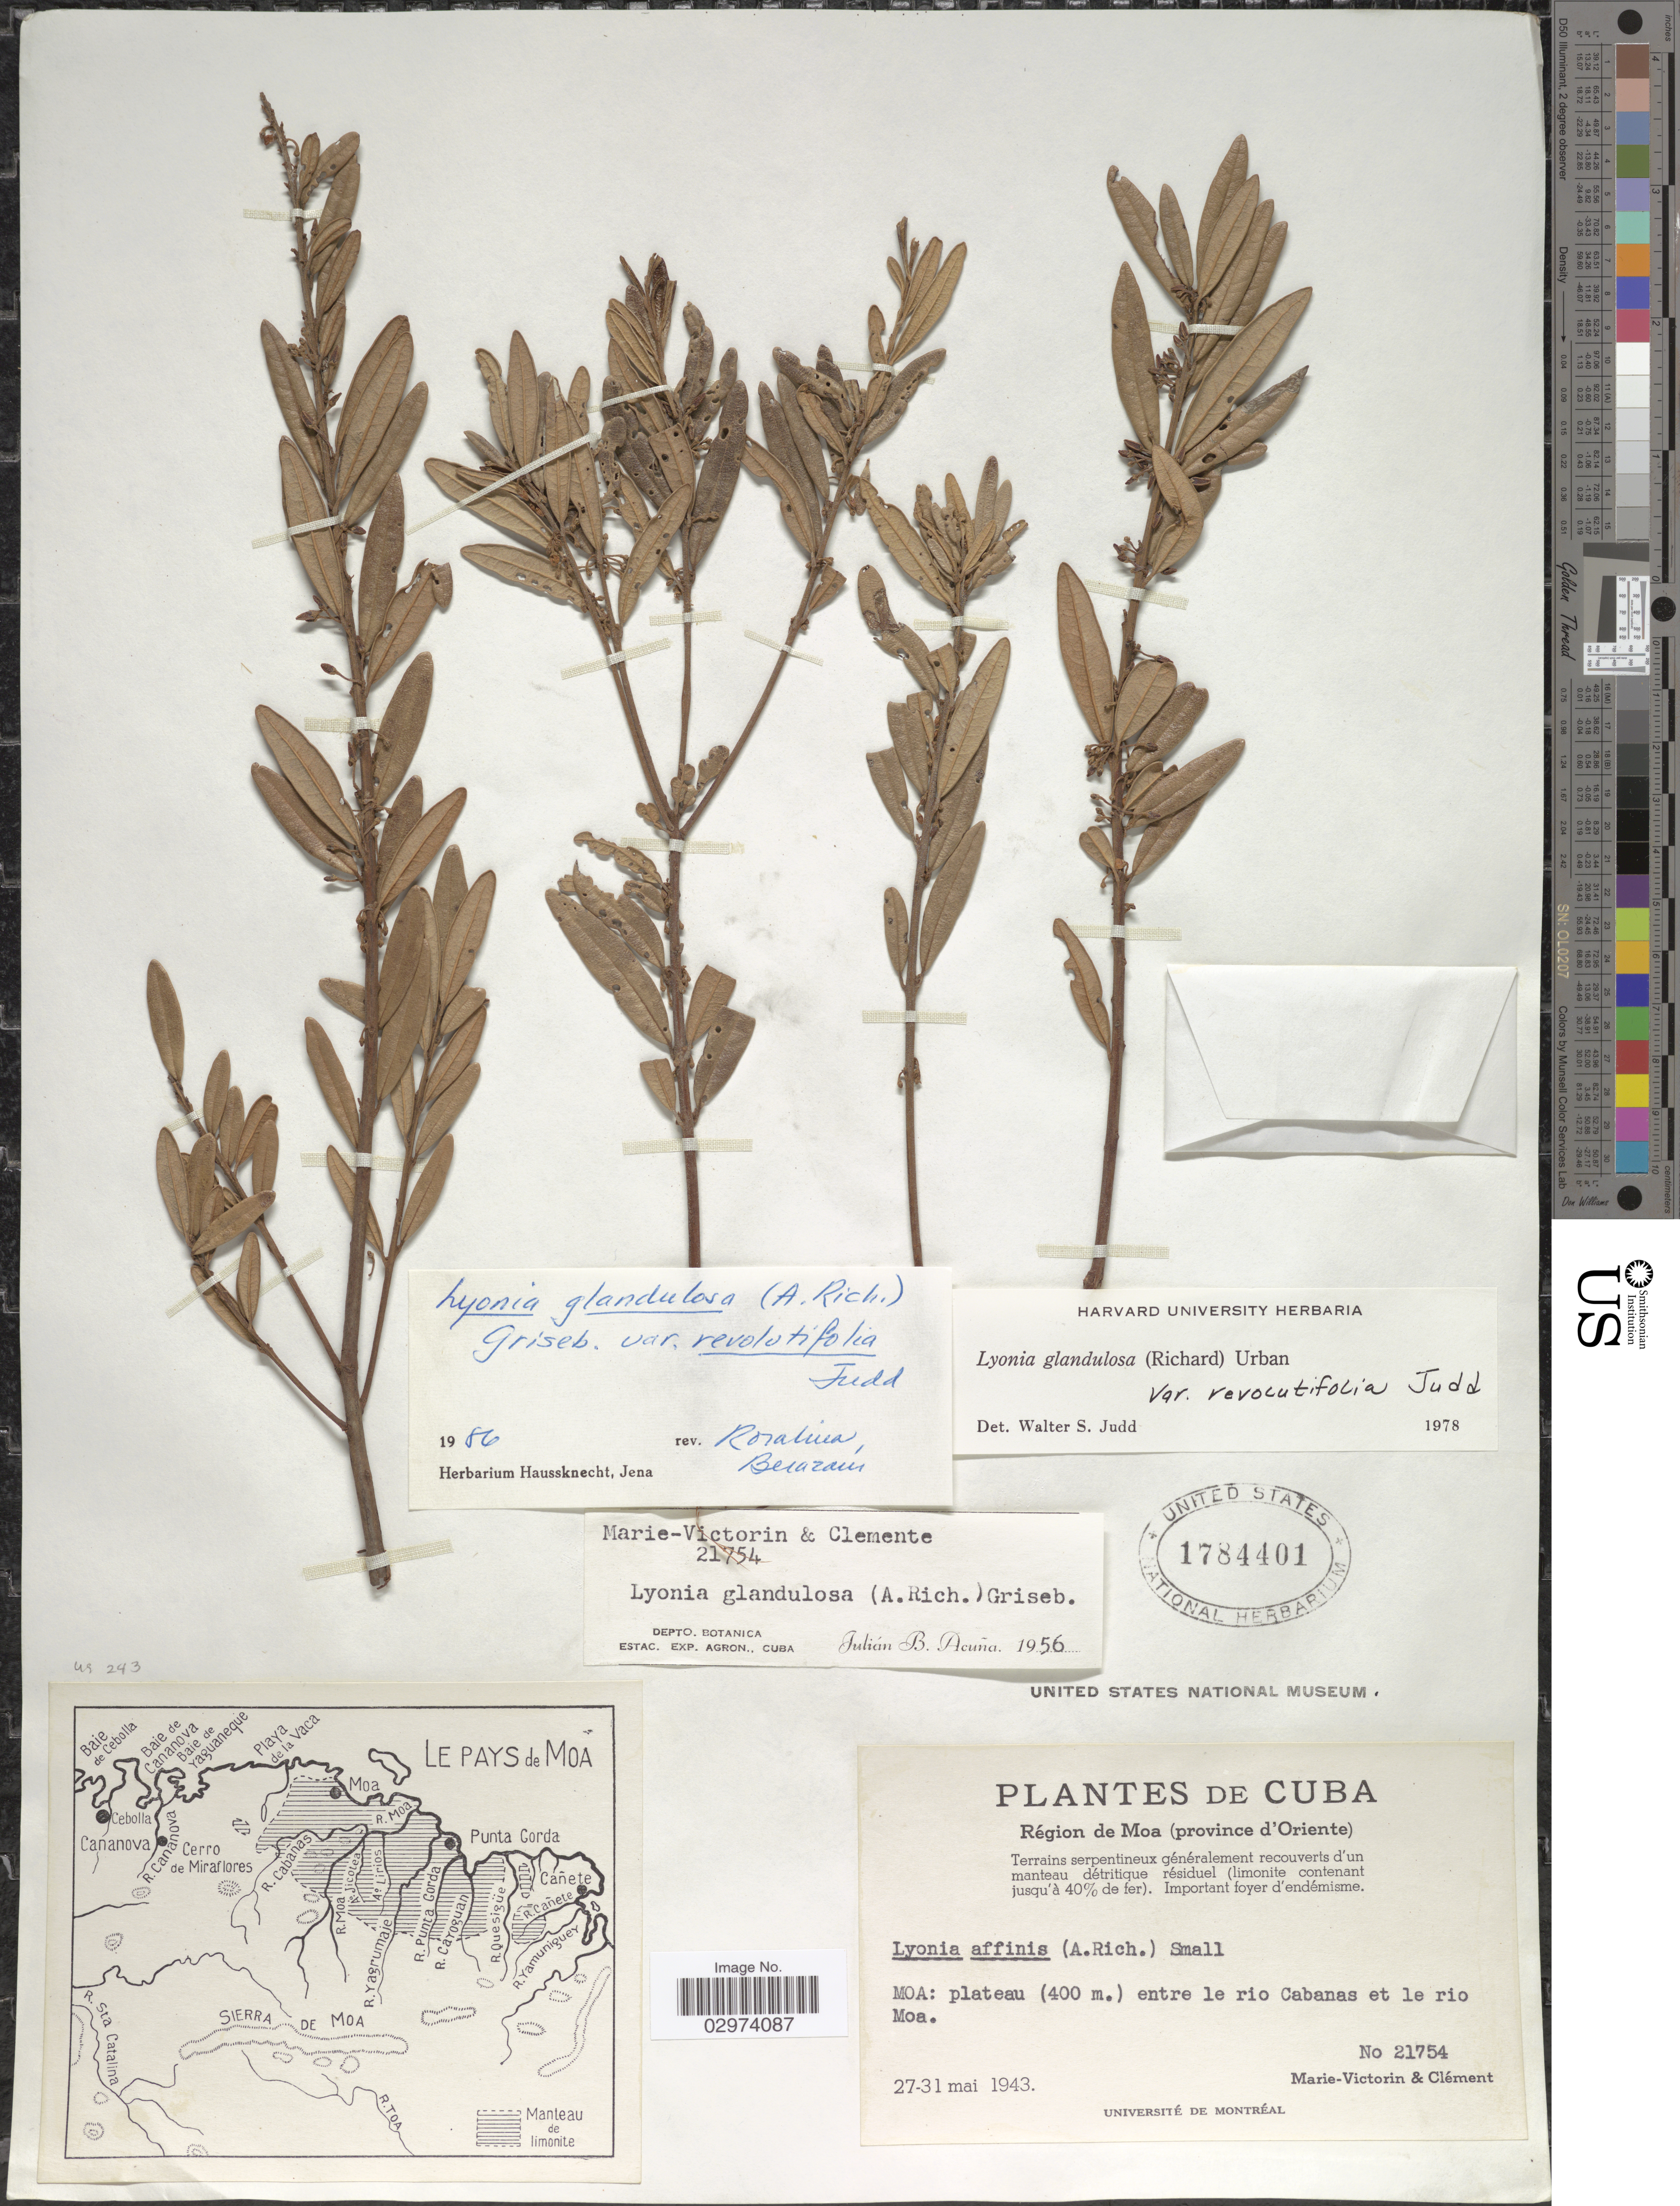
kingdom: Plantae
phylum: Tracheophyta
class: Magnoliopsida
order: Ericales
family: Ericaceae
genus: Lyonia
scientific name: Lyonia glandulosa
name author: (A. Rich.) Griseb.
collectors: -. Marie-Victorin & -. Clement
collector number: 21754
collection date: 1943-05-27/1943-05-31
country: Cuba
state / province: Oriente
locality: Région de Moa (province d'Oriente). Moa: plateau entre le rio Cabanas et le rio Moa.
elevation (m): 400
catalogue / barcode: US 1784401